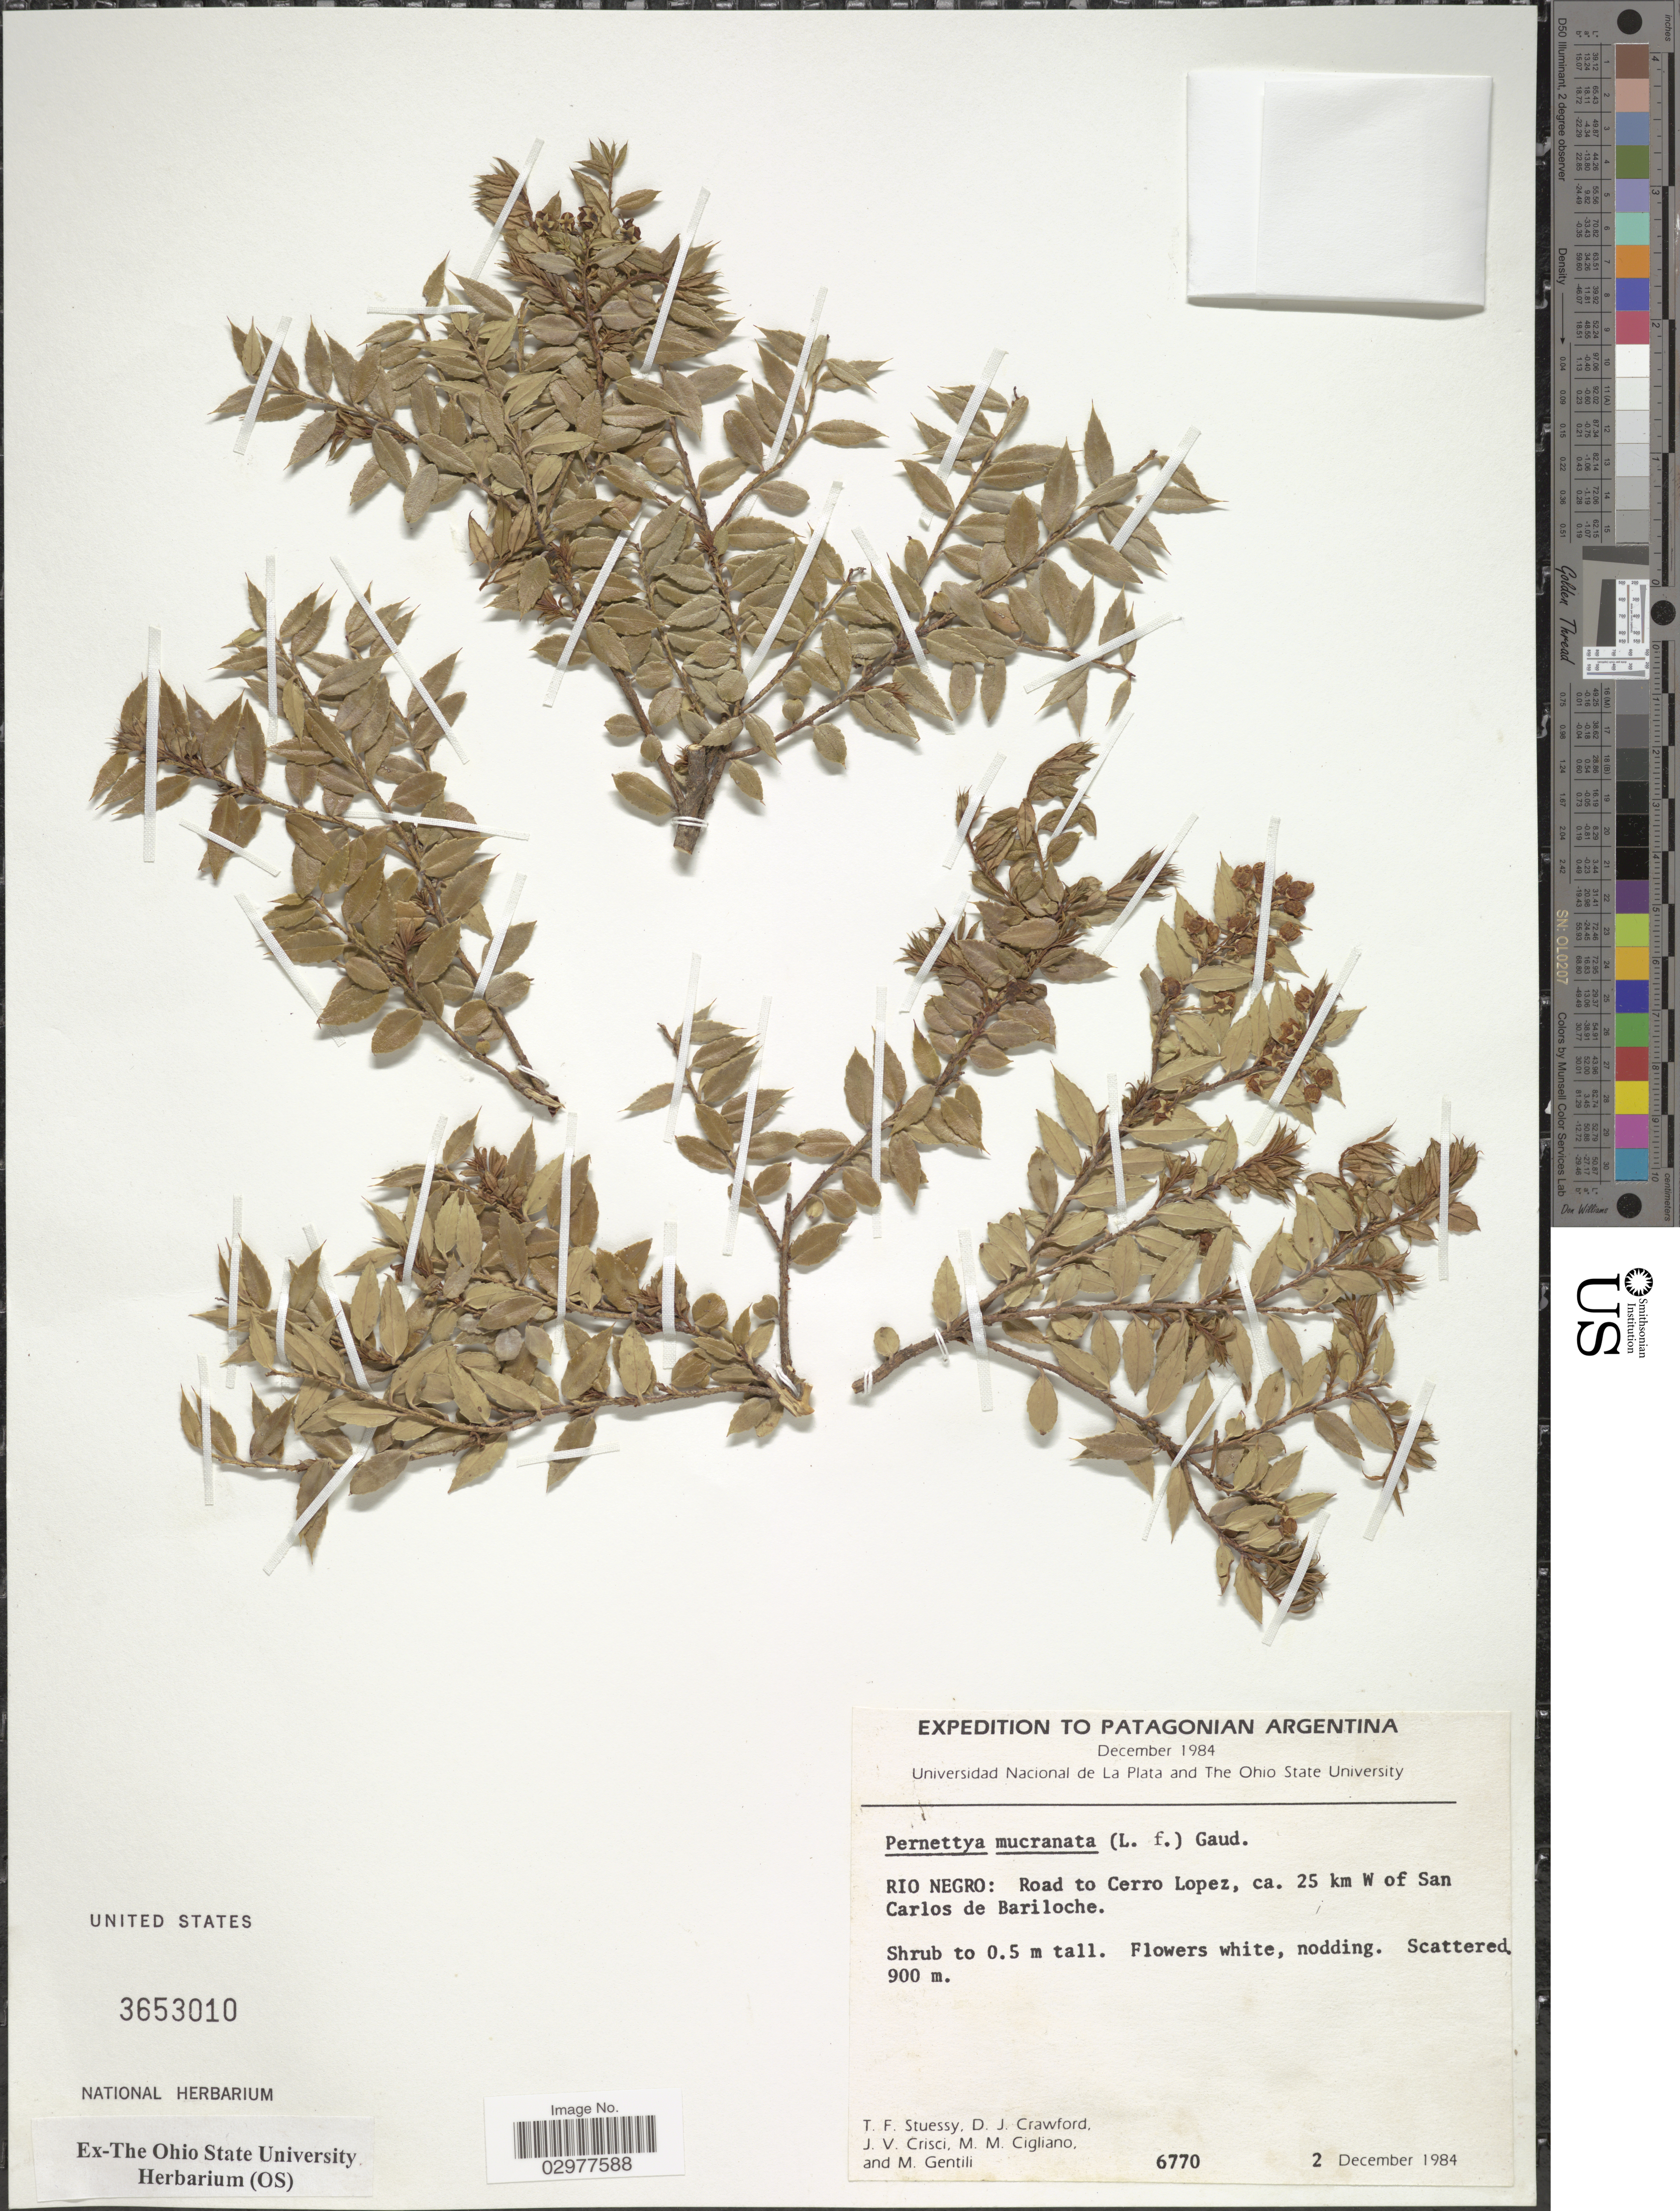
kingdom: Plantae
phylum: Tracheophyta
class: Magnoliopsida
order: Ericales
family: Ericaceae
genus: Pernettya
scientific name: Pernettya mucronata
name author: (L. f.) Gaudich. ex A. Spreng.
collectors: T. Stuessy, D. Crawford, J. Crisci, M. Cigliano & M. Gentili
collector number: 6770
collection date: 1984-12-02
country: Argentina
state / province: Rio Negro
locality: Patagonian Argentina, Road to Cerro Lopez, ca. 25 km W of San Carlos de Bariloche.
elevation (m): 900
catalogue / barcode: US 3653010